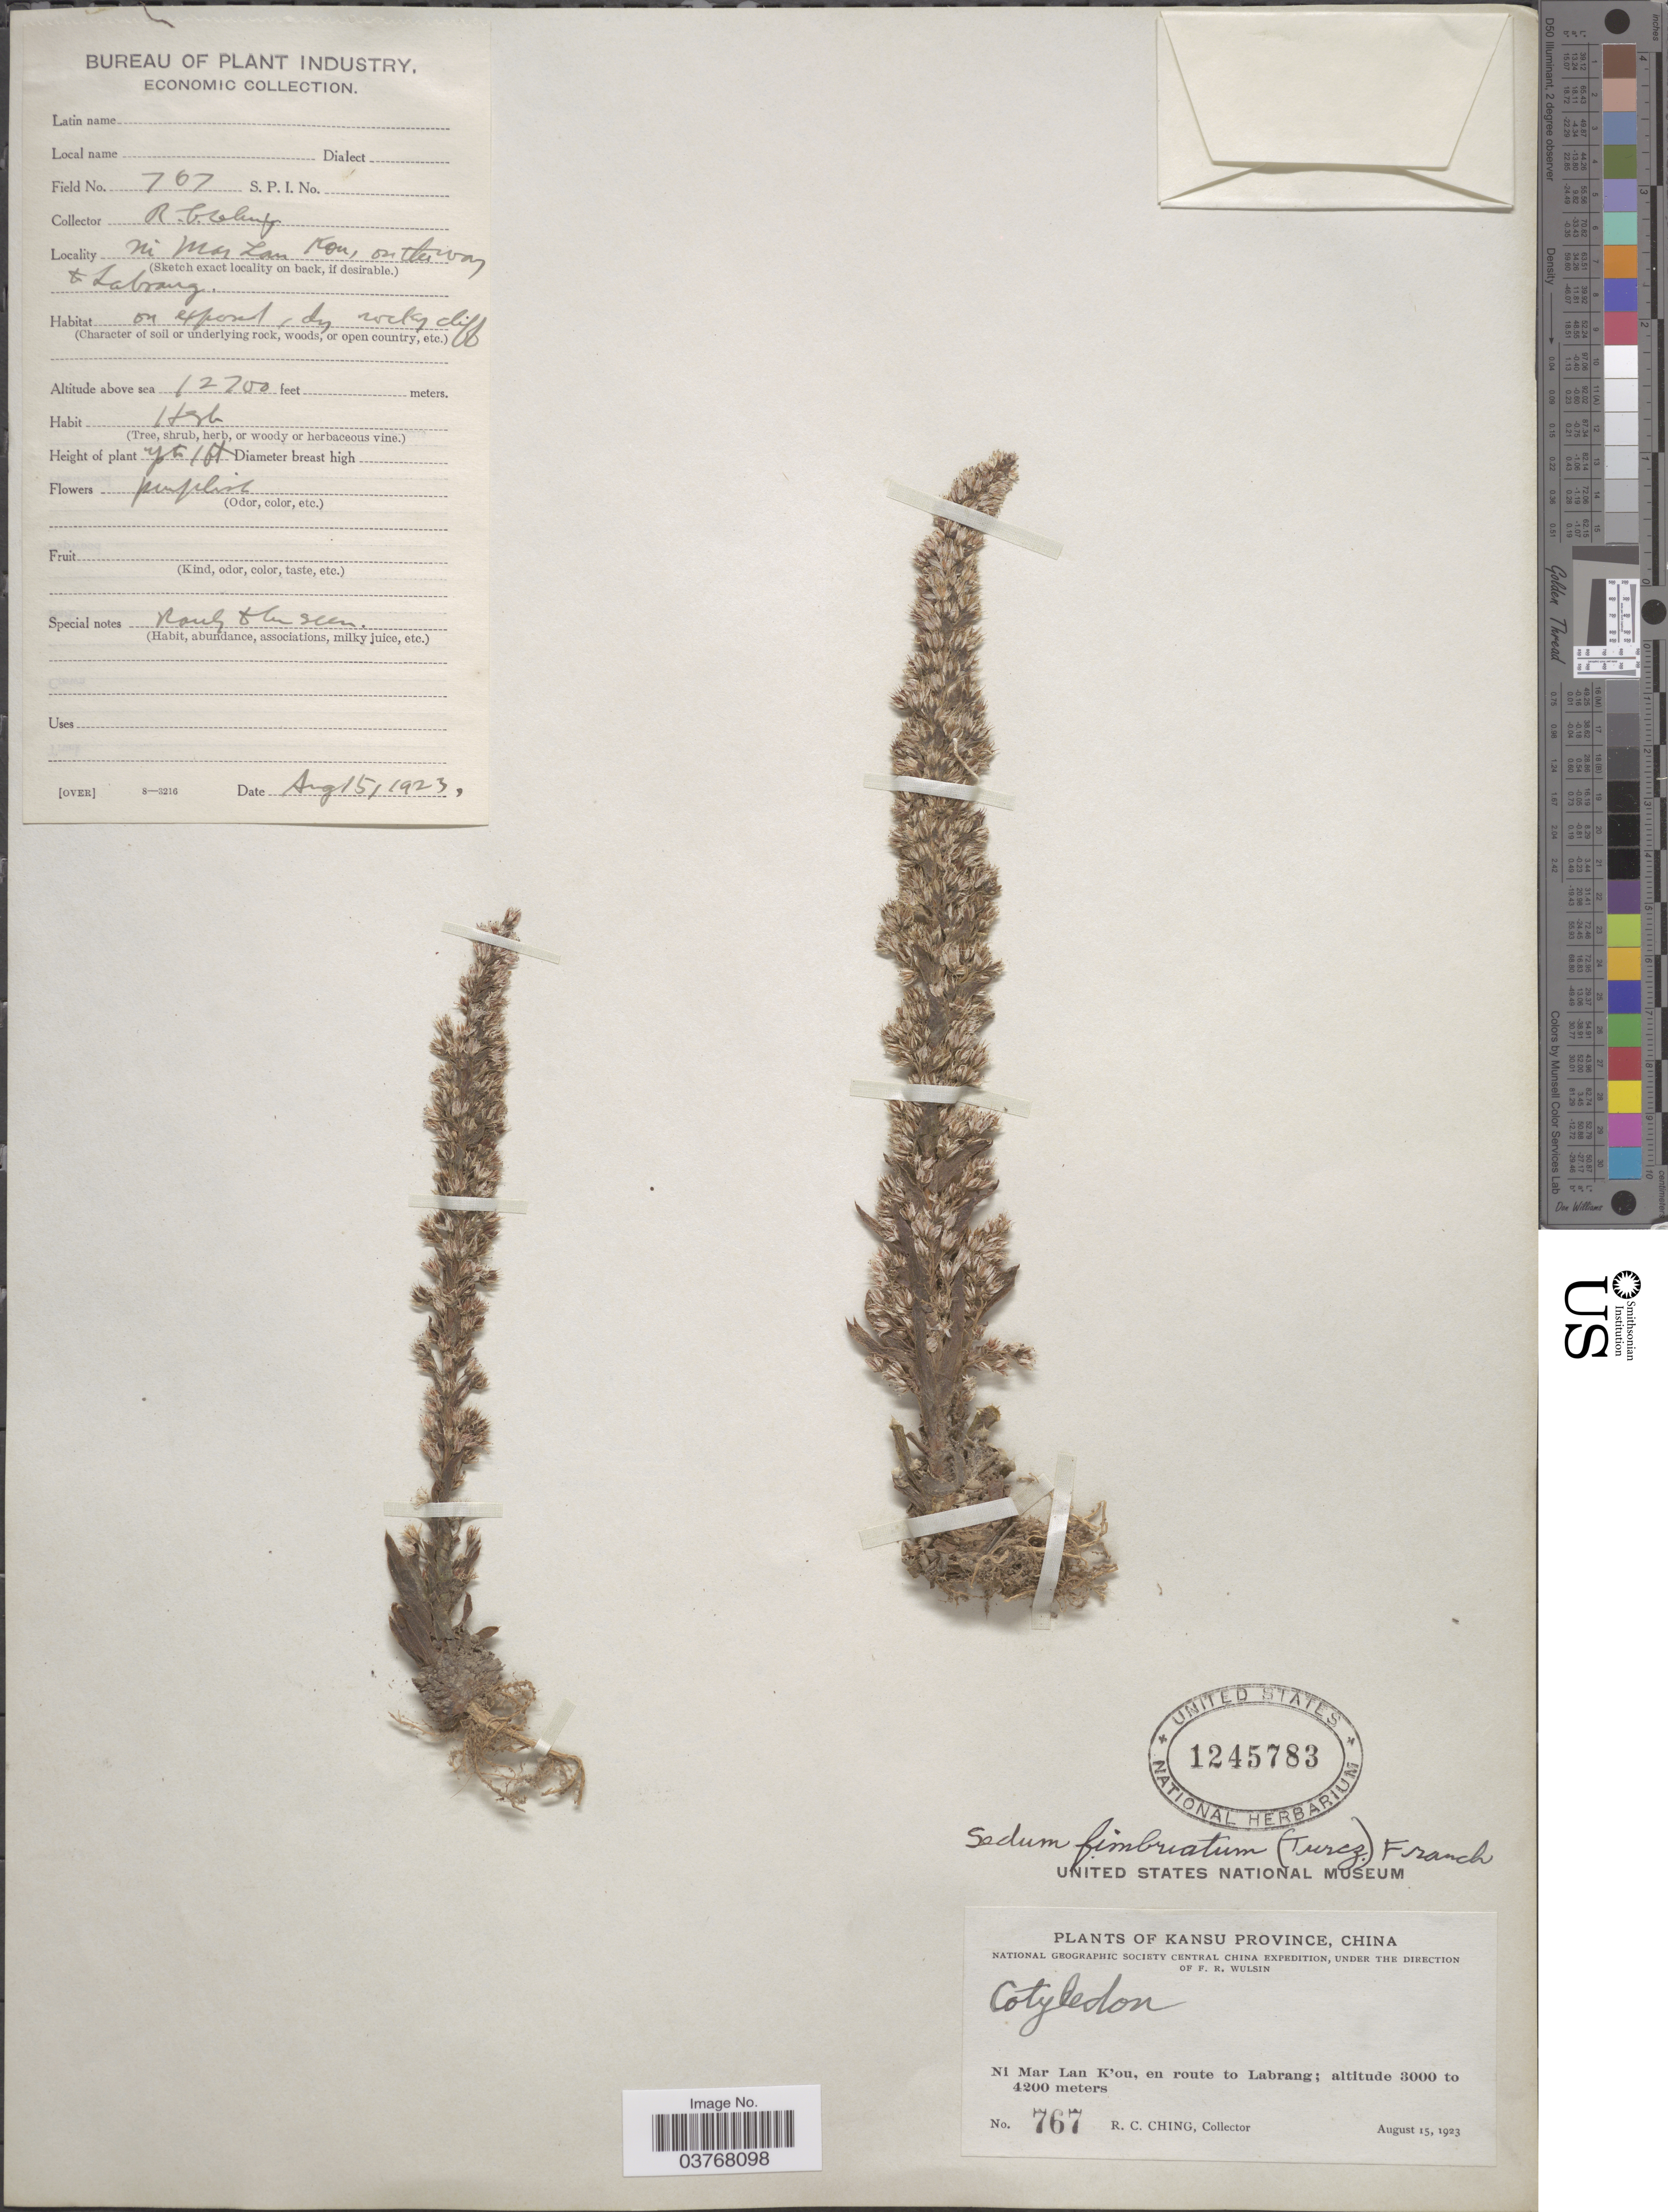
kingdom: Plantae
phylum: Tracheophyta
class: Magnoliopsida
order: Saxifragales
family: Crassulaceae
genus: Orostachys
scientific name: Orostachys fimbriata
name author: (Turcz.) A. Berger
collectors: R. C. Ching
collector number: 767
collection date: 1923-08-15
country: China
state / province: Gansu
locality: Kansu Province. Ni Mar Lan K'ou, en route to Labrang. On the way to Labrang.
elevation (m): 3871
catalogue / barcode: US 1245783